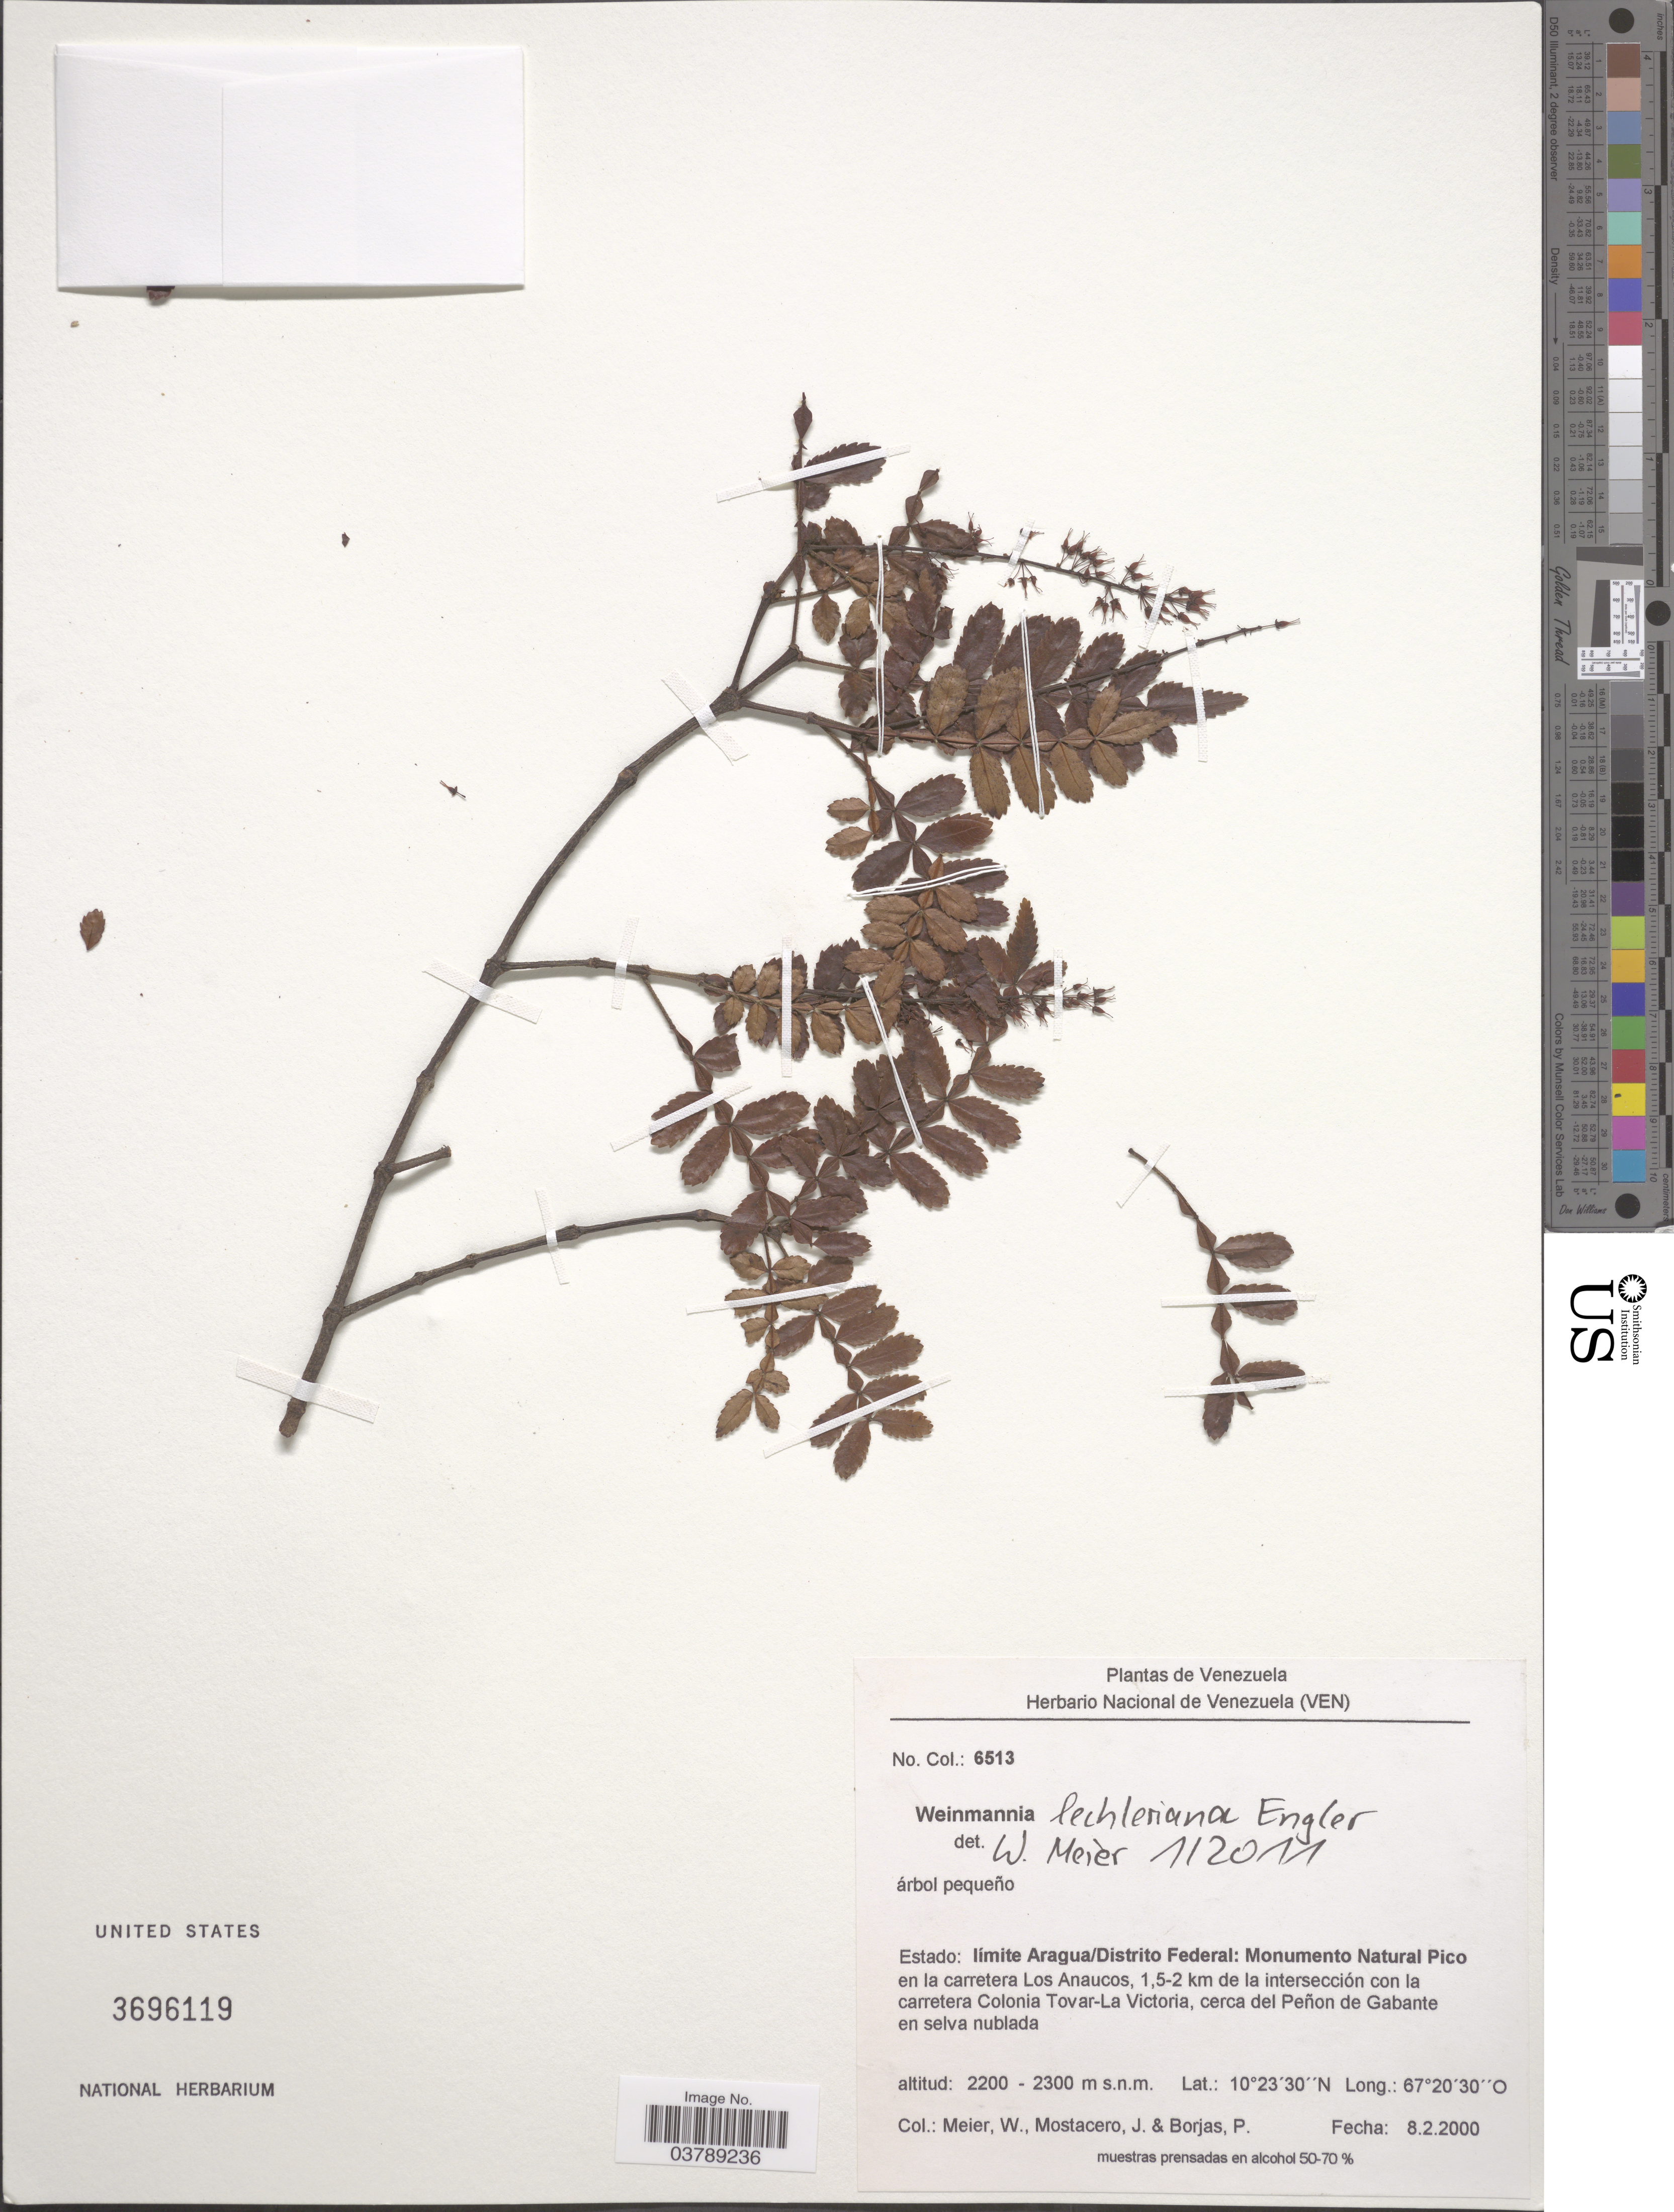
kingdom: Plantae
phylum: Tracheophyta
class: Magnoliopsida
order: Oxalidales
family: Cunoniaceae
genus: Weinmannia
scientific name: Weinmannia lentiscifolia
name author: C. Presl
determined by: Niño, S. M., (PORT), BioCentro-UNELLEZ (VENEZUELA)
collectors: W. Meier, J. Mostacero & P. Borjas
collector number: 6513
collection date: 2000-02-08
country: Venezuela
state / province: Aragua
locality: Distrito Federal: Monumento Natural Pico en la carretera Los Anaucos, 1,5-2 km de la intersección con la carretera Colonia Tovar-La Victoria, cerca del Peñon de Ganabte en selva nublada.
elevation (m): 2200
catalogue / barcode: US 3696119